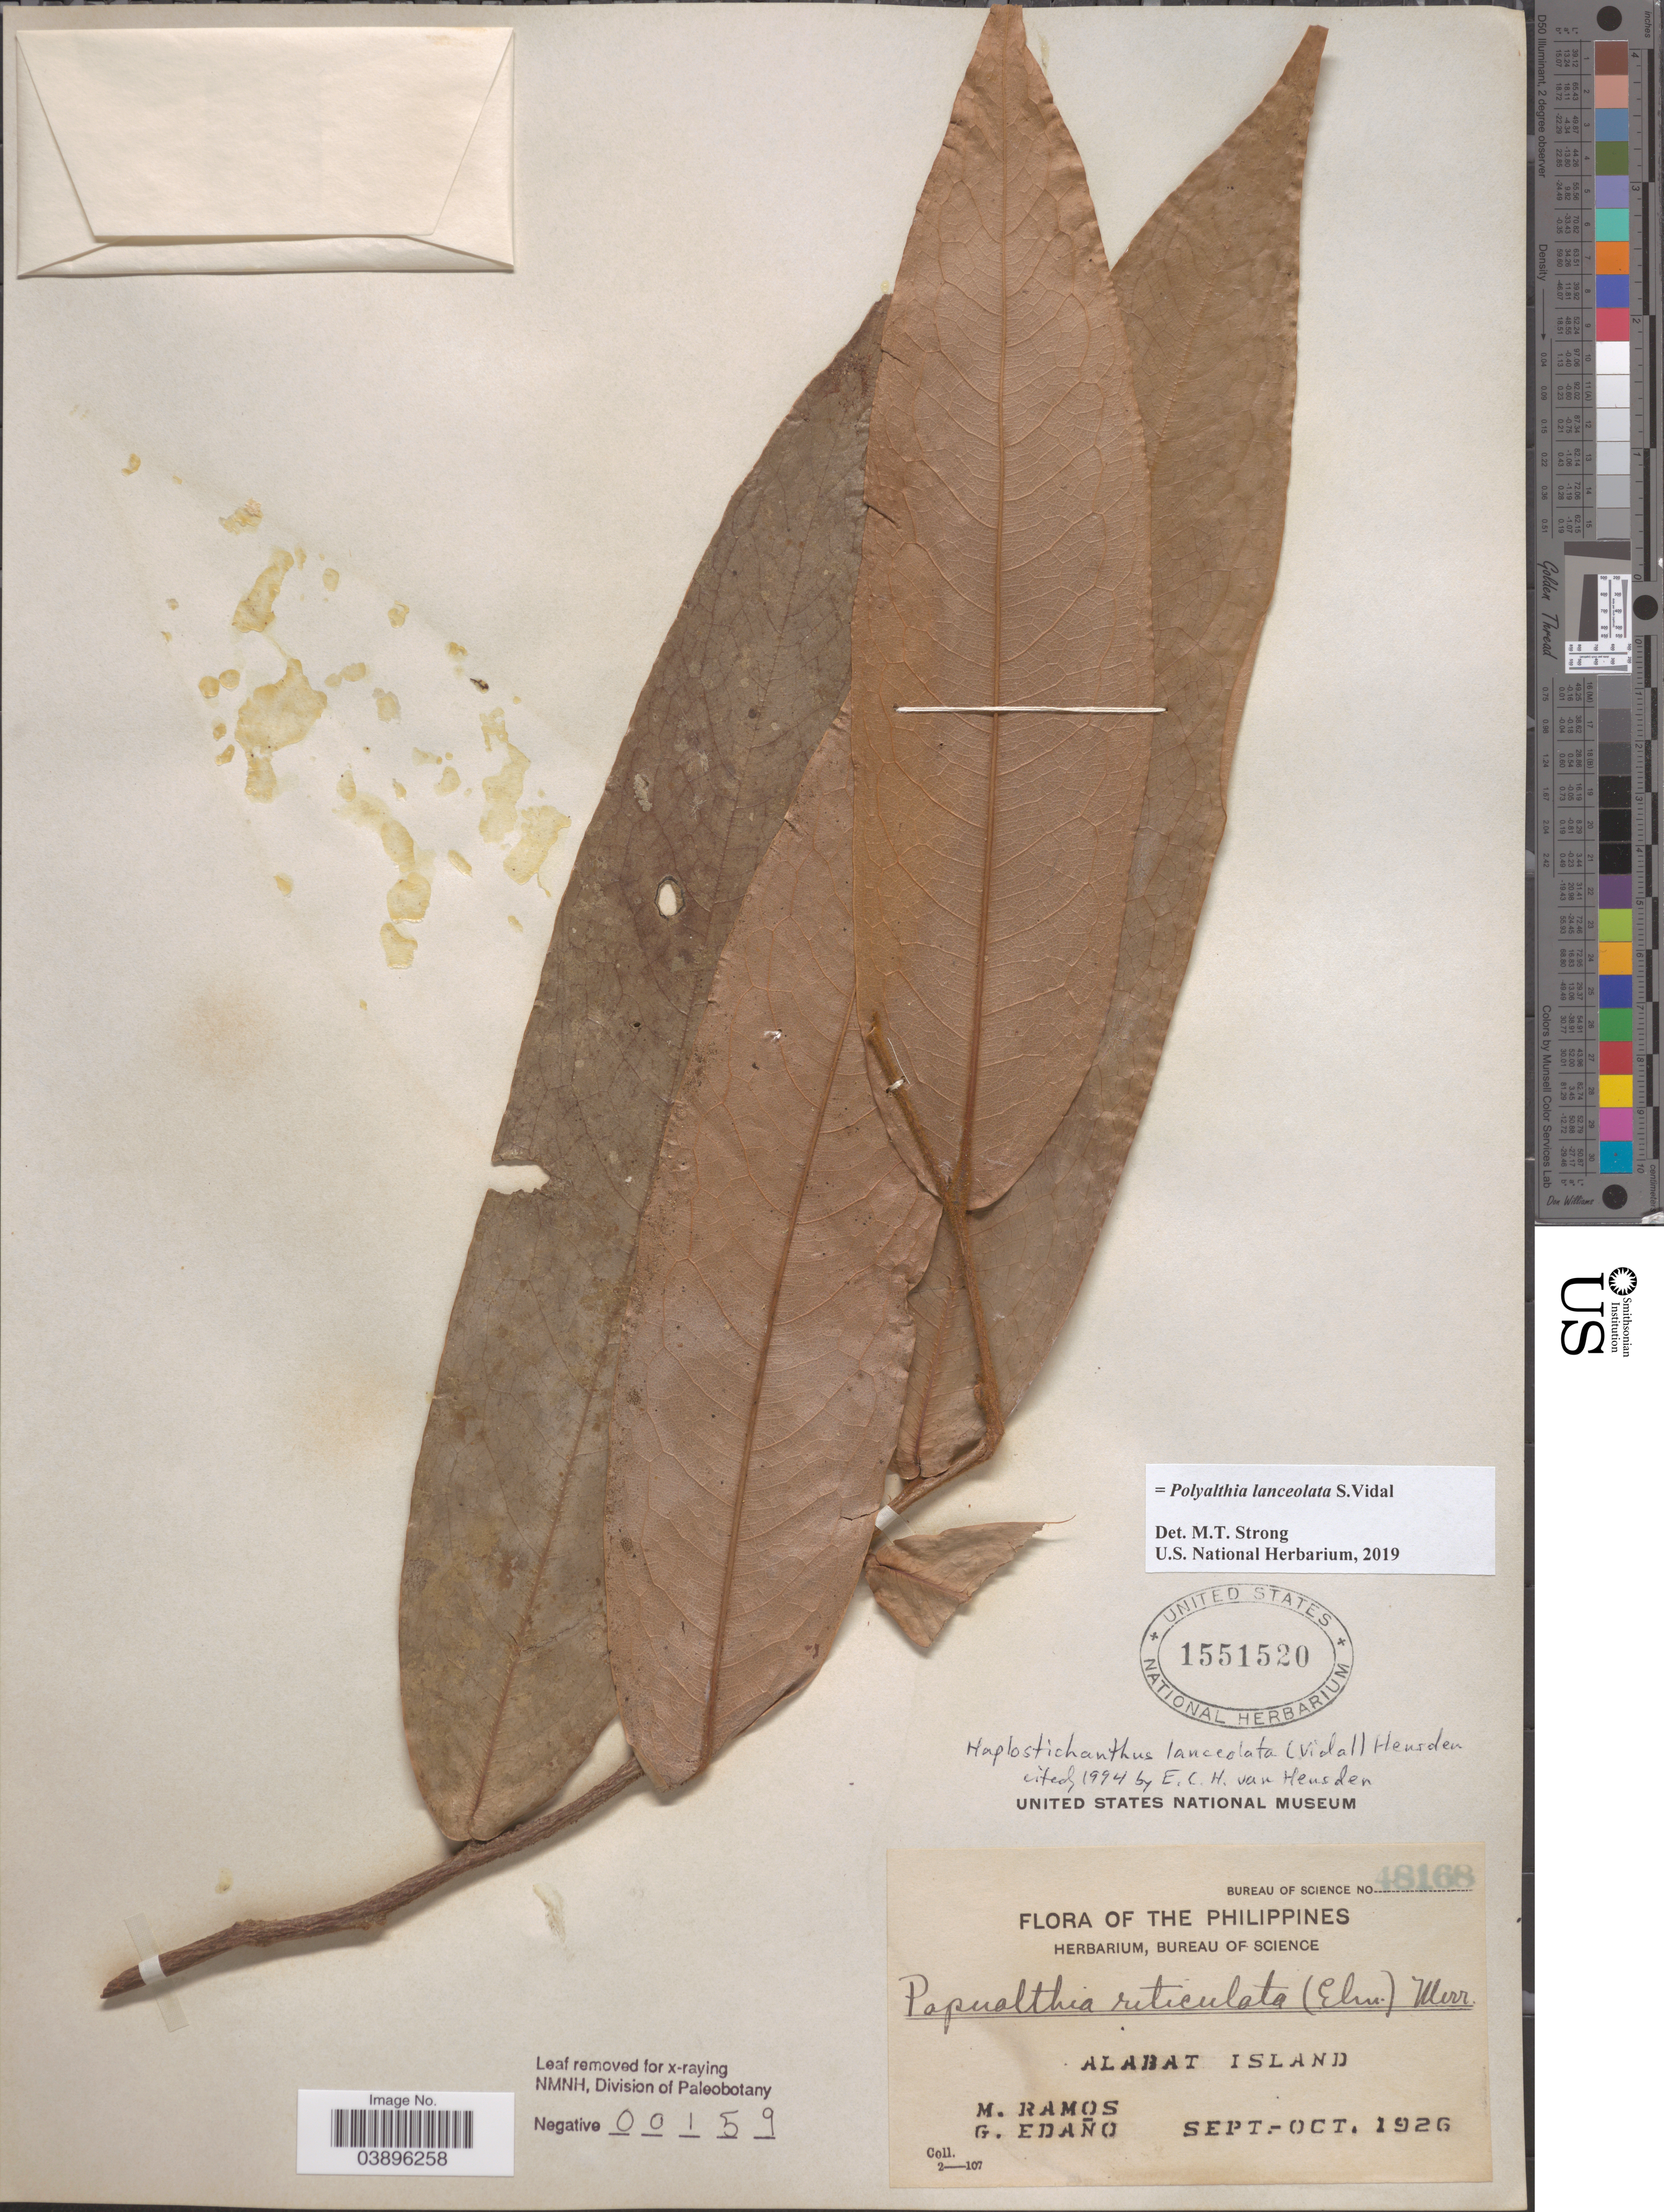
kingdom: Plantae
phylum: Tracheophyta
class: Magnoliopsida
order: Magnoliales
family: Annonaceae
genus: Polyalthia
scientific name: Polyalthia lanceolata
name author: S. Vidal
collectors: M. Ramos & G. Edaño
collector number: Bureau of Science 48168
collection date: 1926-09/1926-10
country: Philippines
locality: Alabat Island.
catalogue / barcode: US 1551520